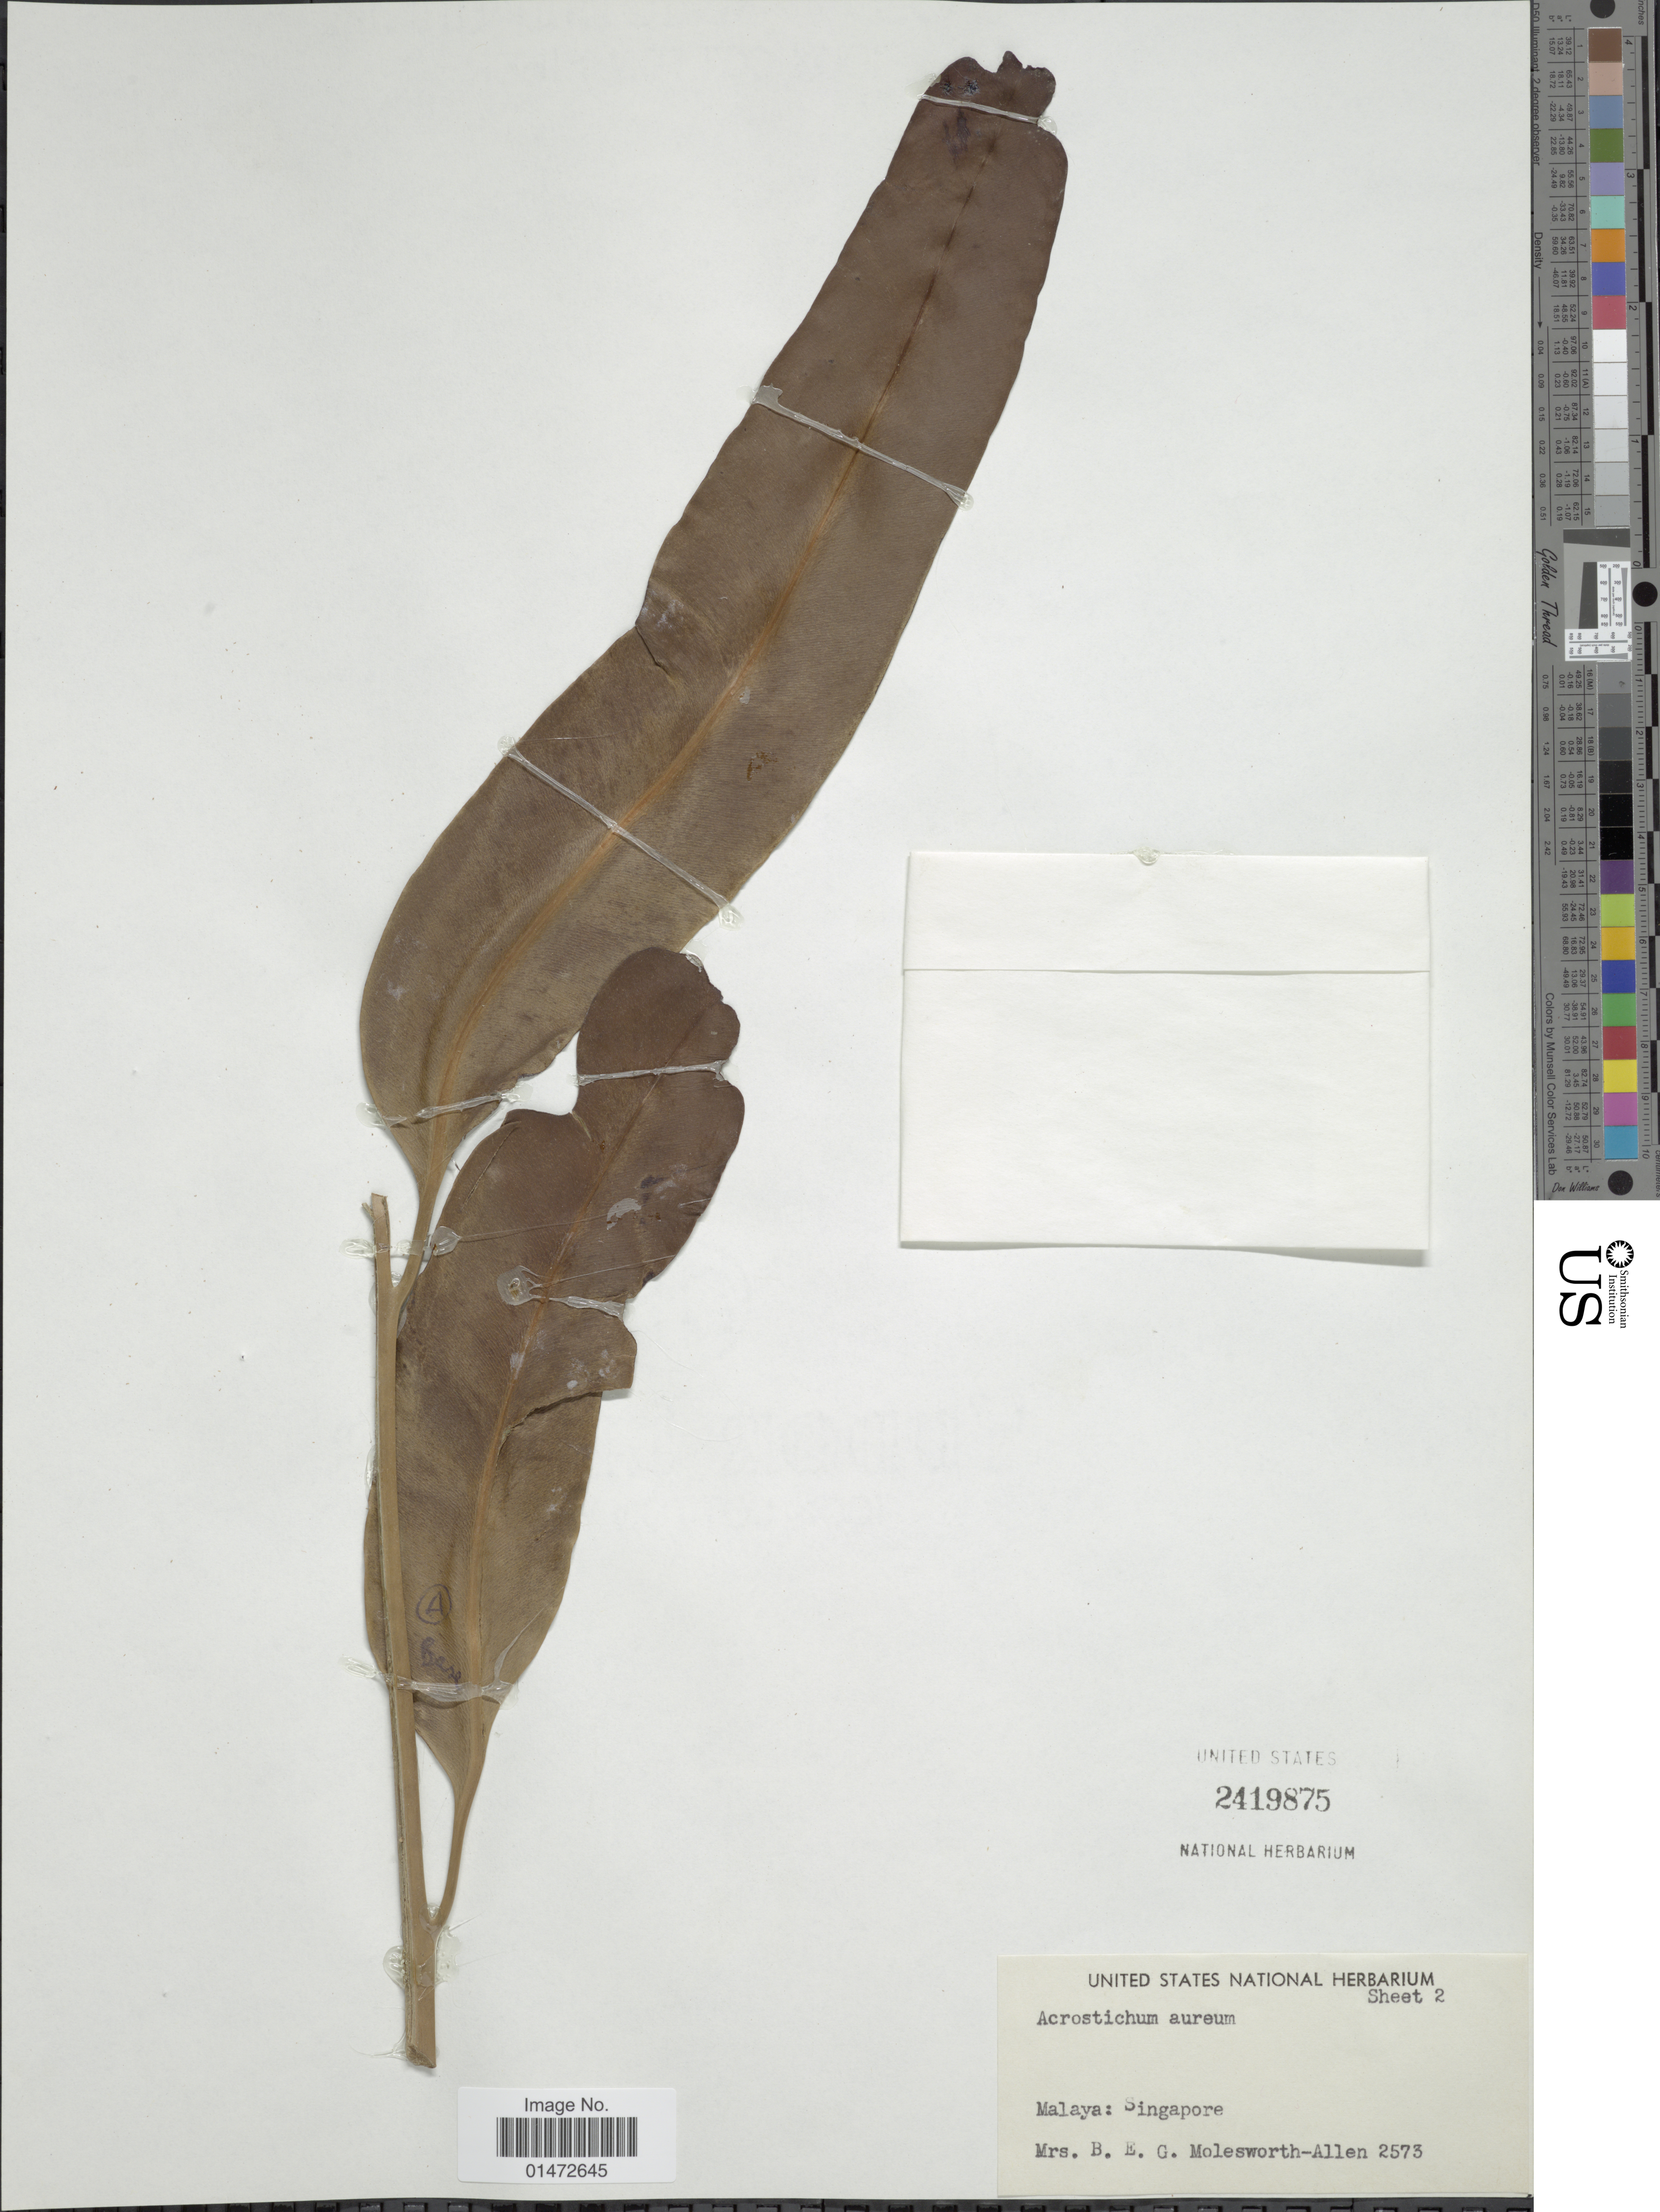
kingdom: Plantae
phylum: Tracheophyta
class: Polypodiopsida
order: Polypodiales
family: Pteridaceae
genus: Acrostichum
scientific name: Acrostichum aureum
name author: L.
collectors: Mrs. B. E. G. Molesworth-Allen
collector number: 2573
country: Singapore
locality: Malaya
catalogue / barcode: US 2419875